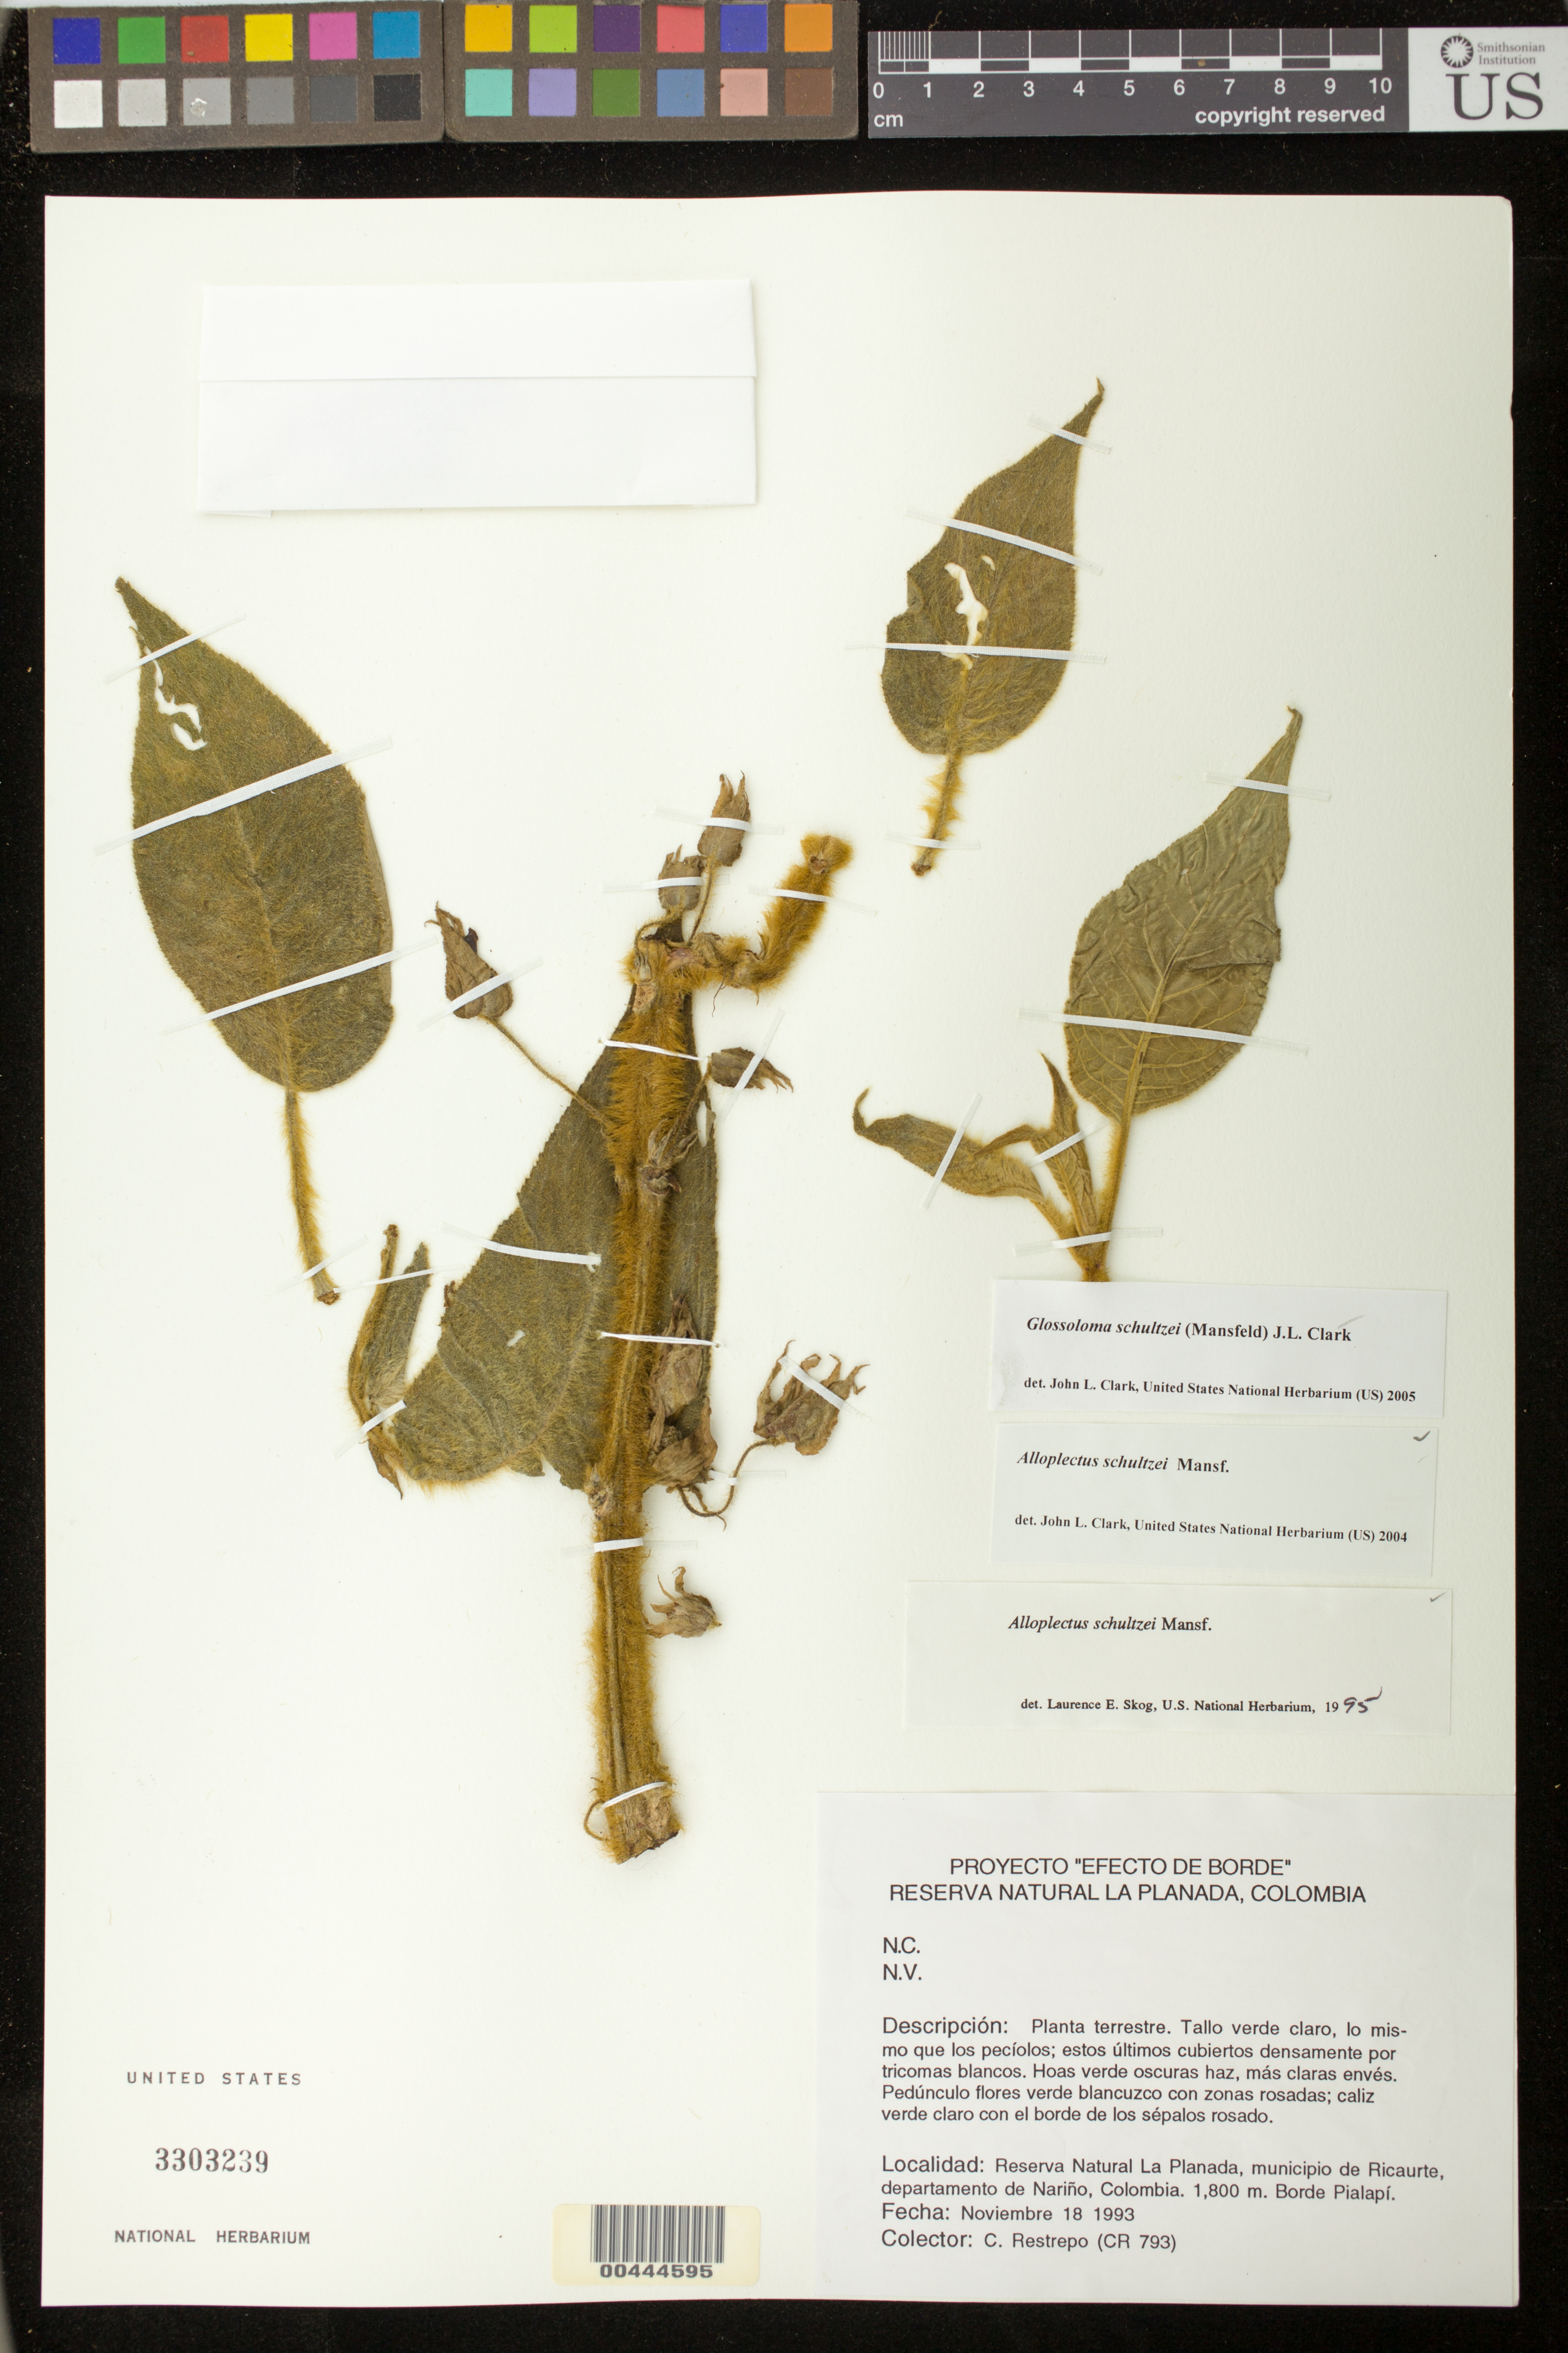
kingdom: Plantae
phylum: Tracheophyta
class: Magnoliopsida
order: Lamiales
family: Gesneriaceae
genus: Glossoloma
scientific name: Glossoloma schultzei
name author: (Mansf.) J.L. Clark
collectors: C. Restrepo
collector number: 793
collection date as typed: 18 Nov 1993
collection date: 1993-11-18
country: Colombia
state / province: Nariño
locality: La Planada Natural Reserve, Ricaurte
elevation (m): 1800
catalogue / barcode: US 3303239